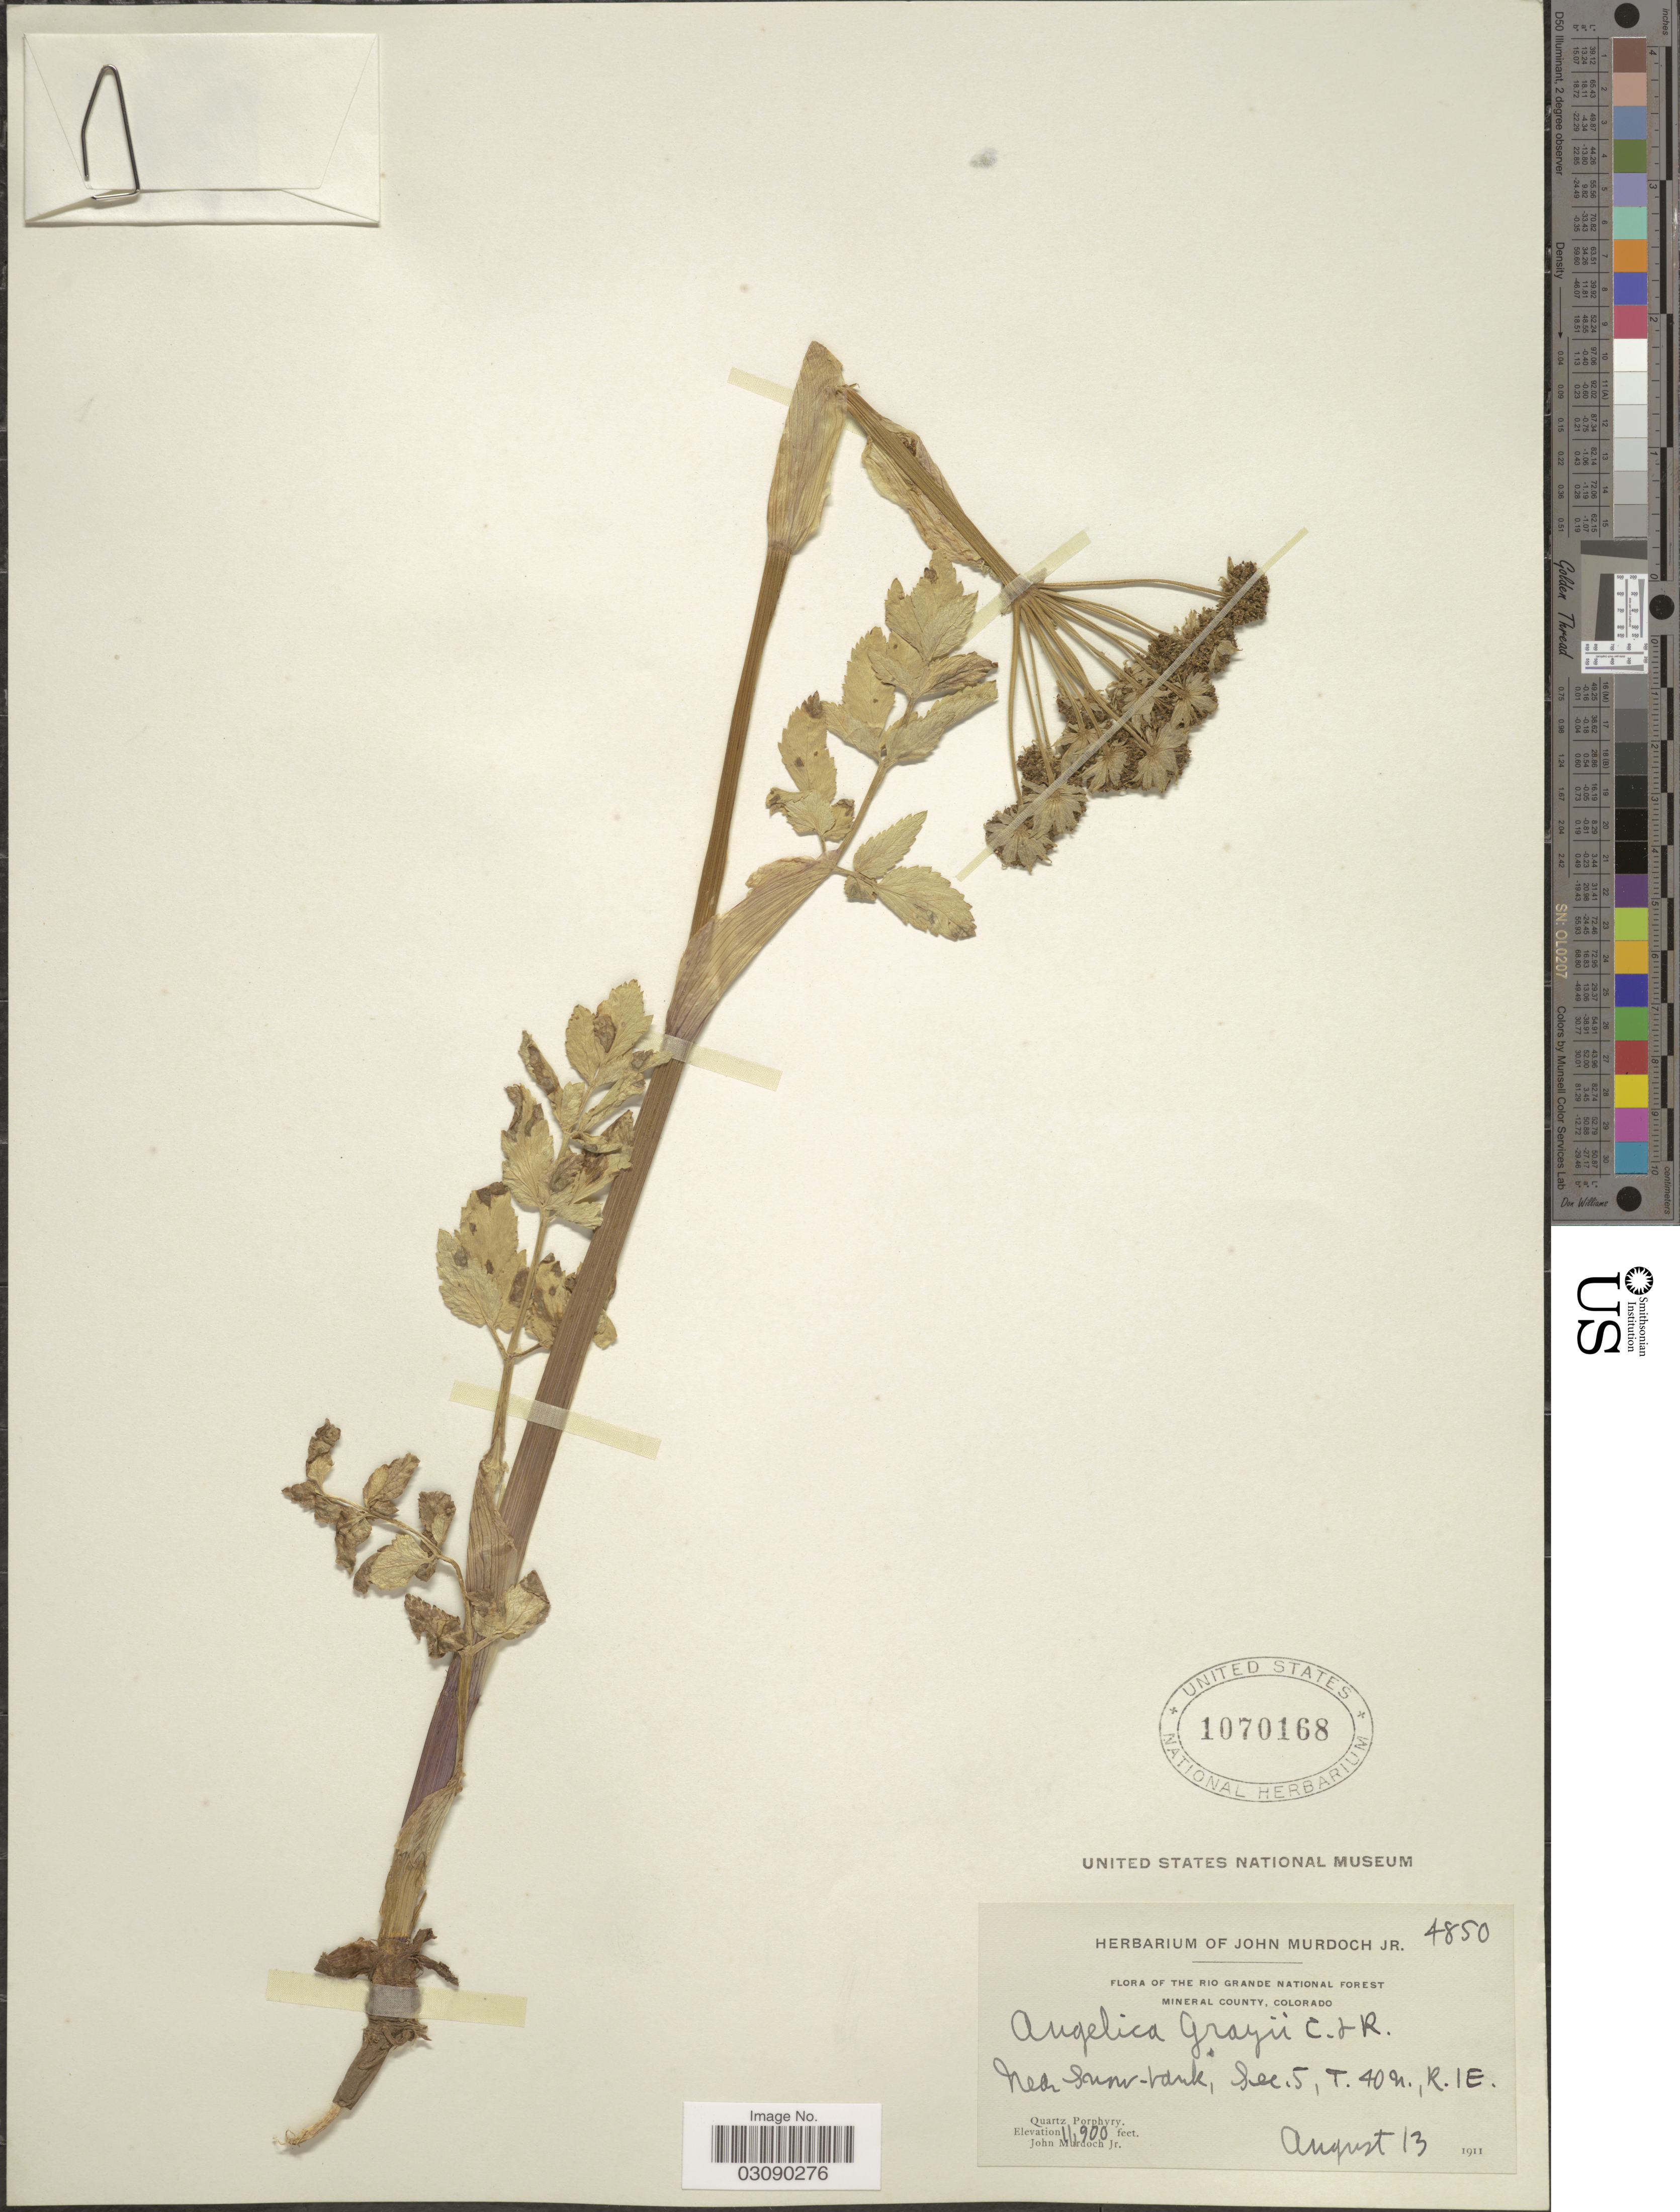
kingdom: Plantae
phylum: Tracheophyta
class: Magnoliopsida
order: Apiales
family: Apiaceae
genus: Angelica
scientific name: Angelica grayi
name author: (J.M. Coult. & Rose) J.M. Coult. & Rose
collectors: J. Murdoch Jr.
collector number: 4850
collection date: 1911-08-13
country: United States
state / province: Colorado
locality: The Rio Grande National Forest, Mineral County. Near Snow bank, Sec.5, T40N, R1E.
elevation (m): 3627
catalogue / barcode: US 1070168